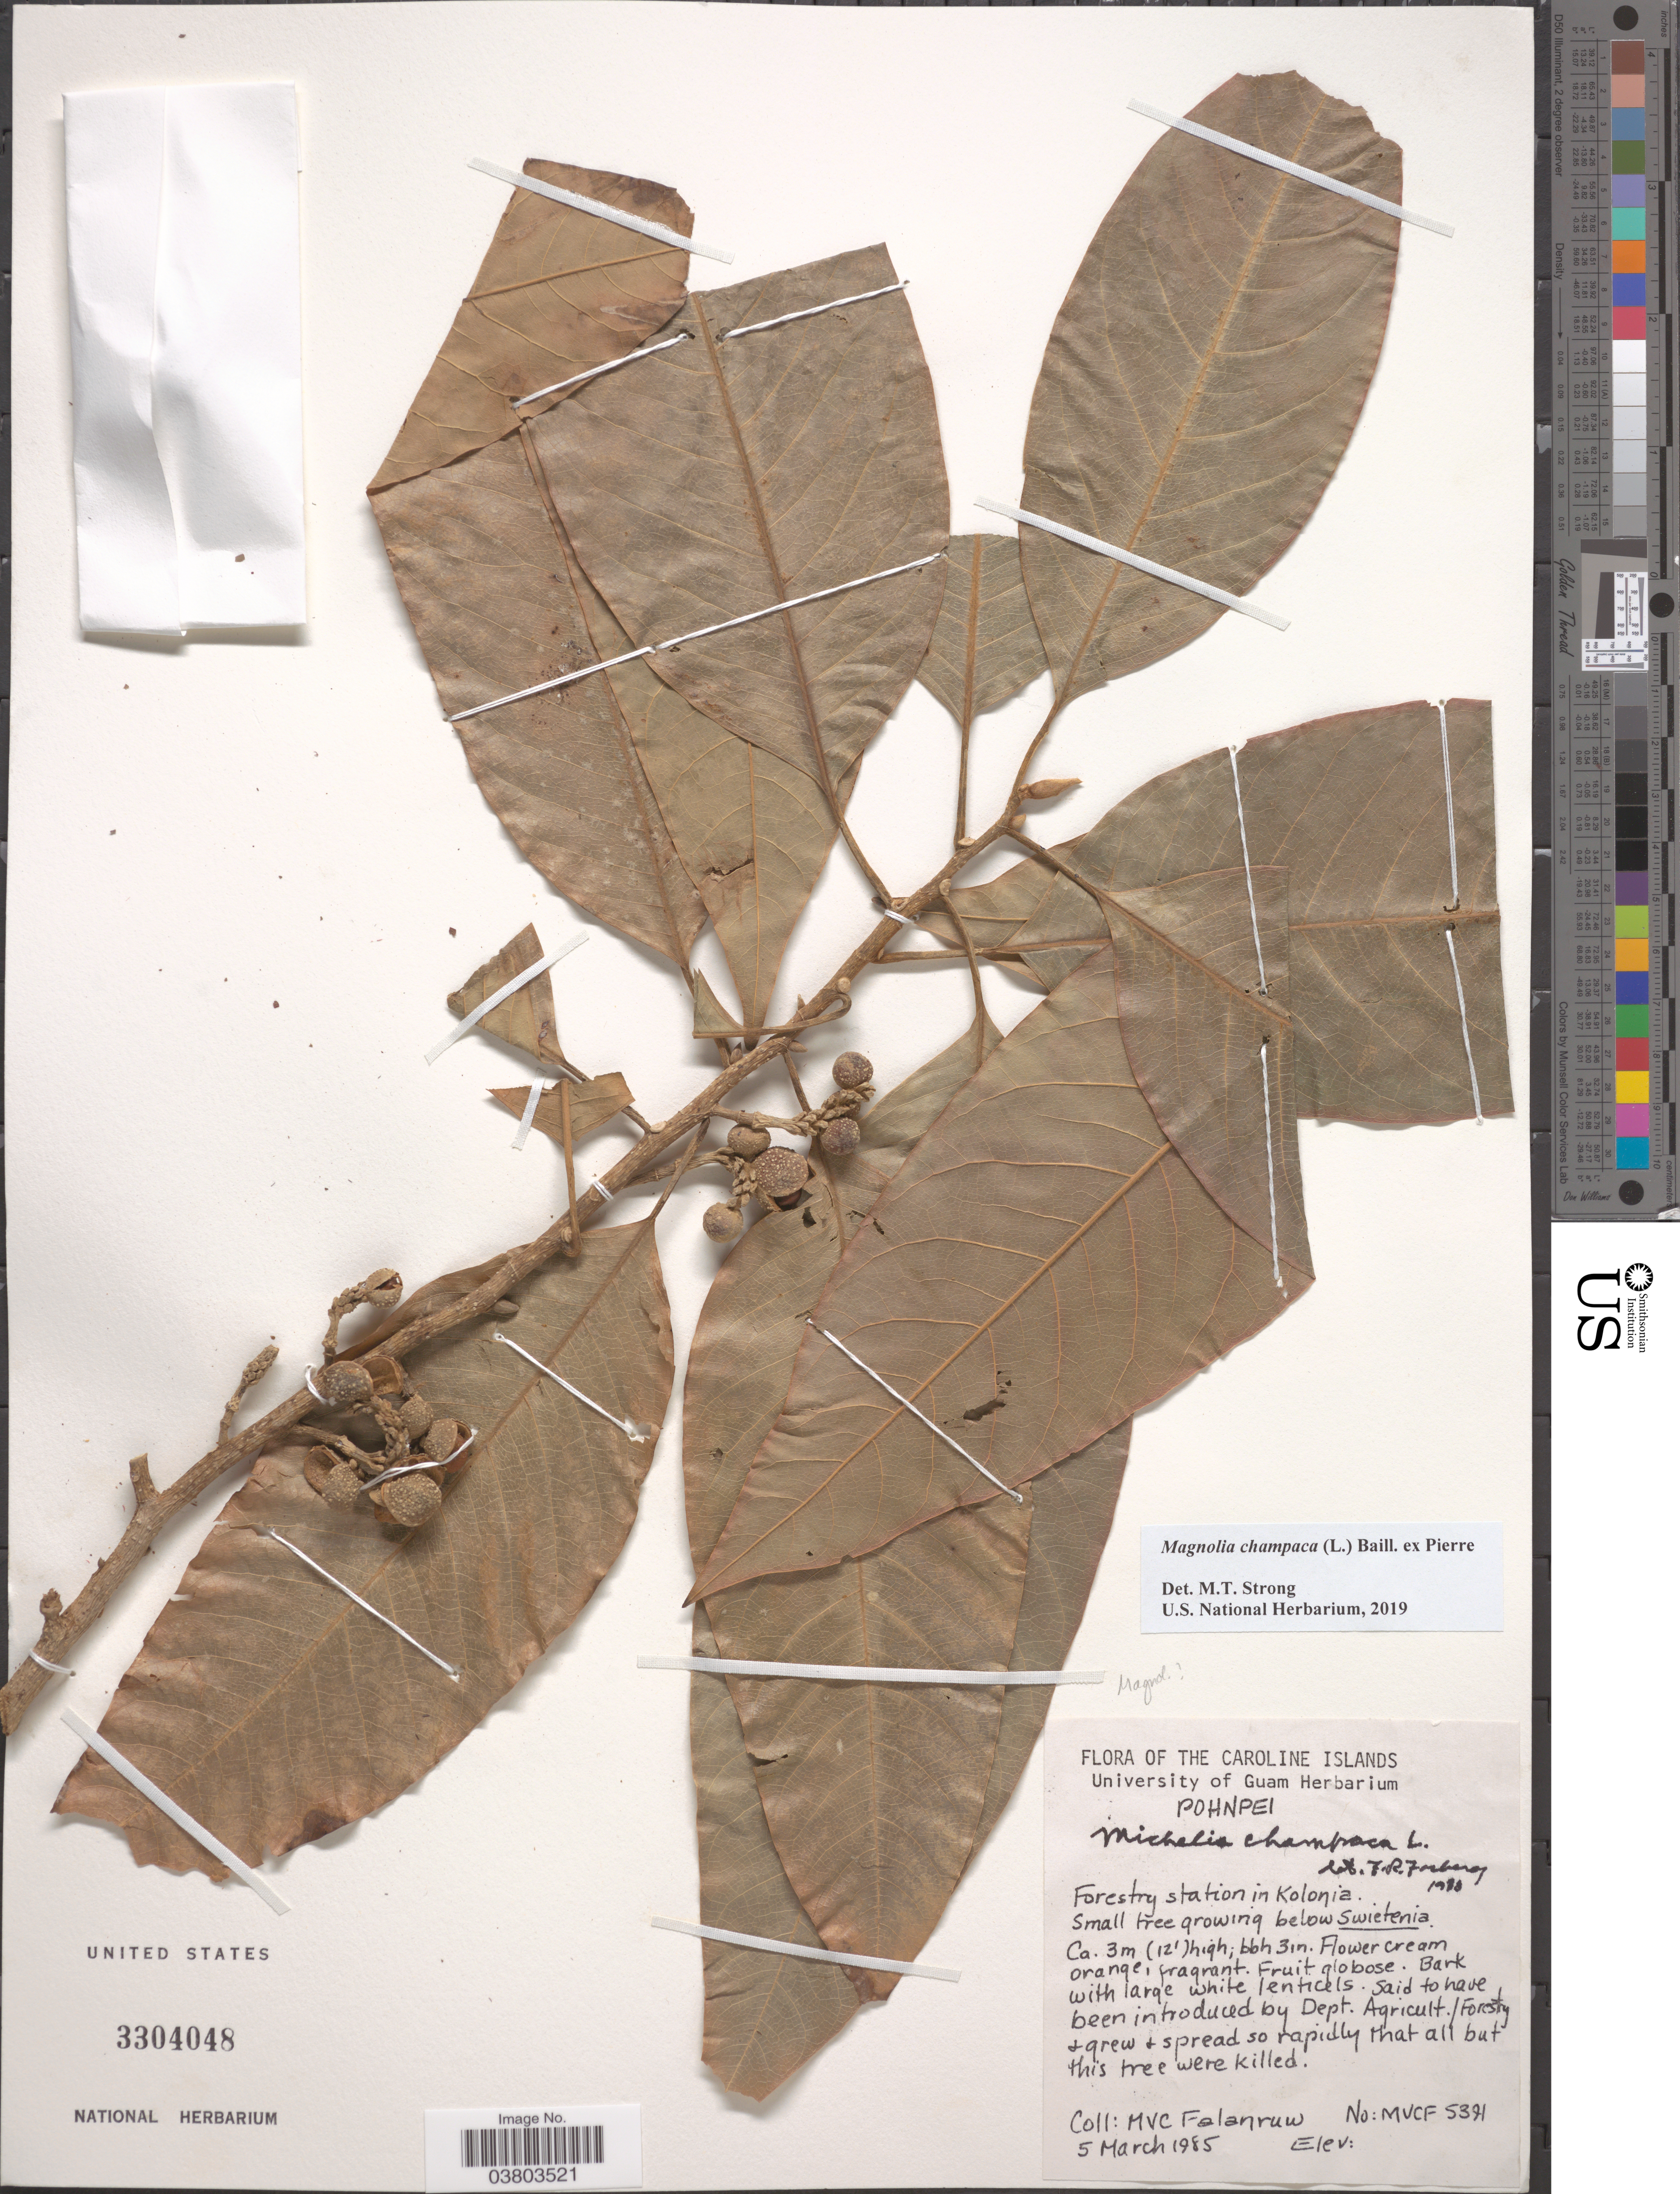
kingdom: Plantae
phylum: Tracheophyta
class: Magnoliopsida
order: Magnoliales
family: Magnoliaceae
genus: Magnolia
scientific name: Magnolia champaca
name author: (L.) Baill. ex Pierre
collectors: M. V. Falanruw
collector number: MVCF 5371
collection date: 1985-03-05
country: Micronesia, Federated States of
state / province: Pohnpei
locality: The Caroline Islands. Forestry station in Kolonia.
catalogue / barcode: US 3304048